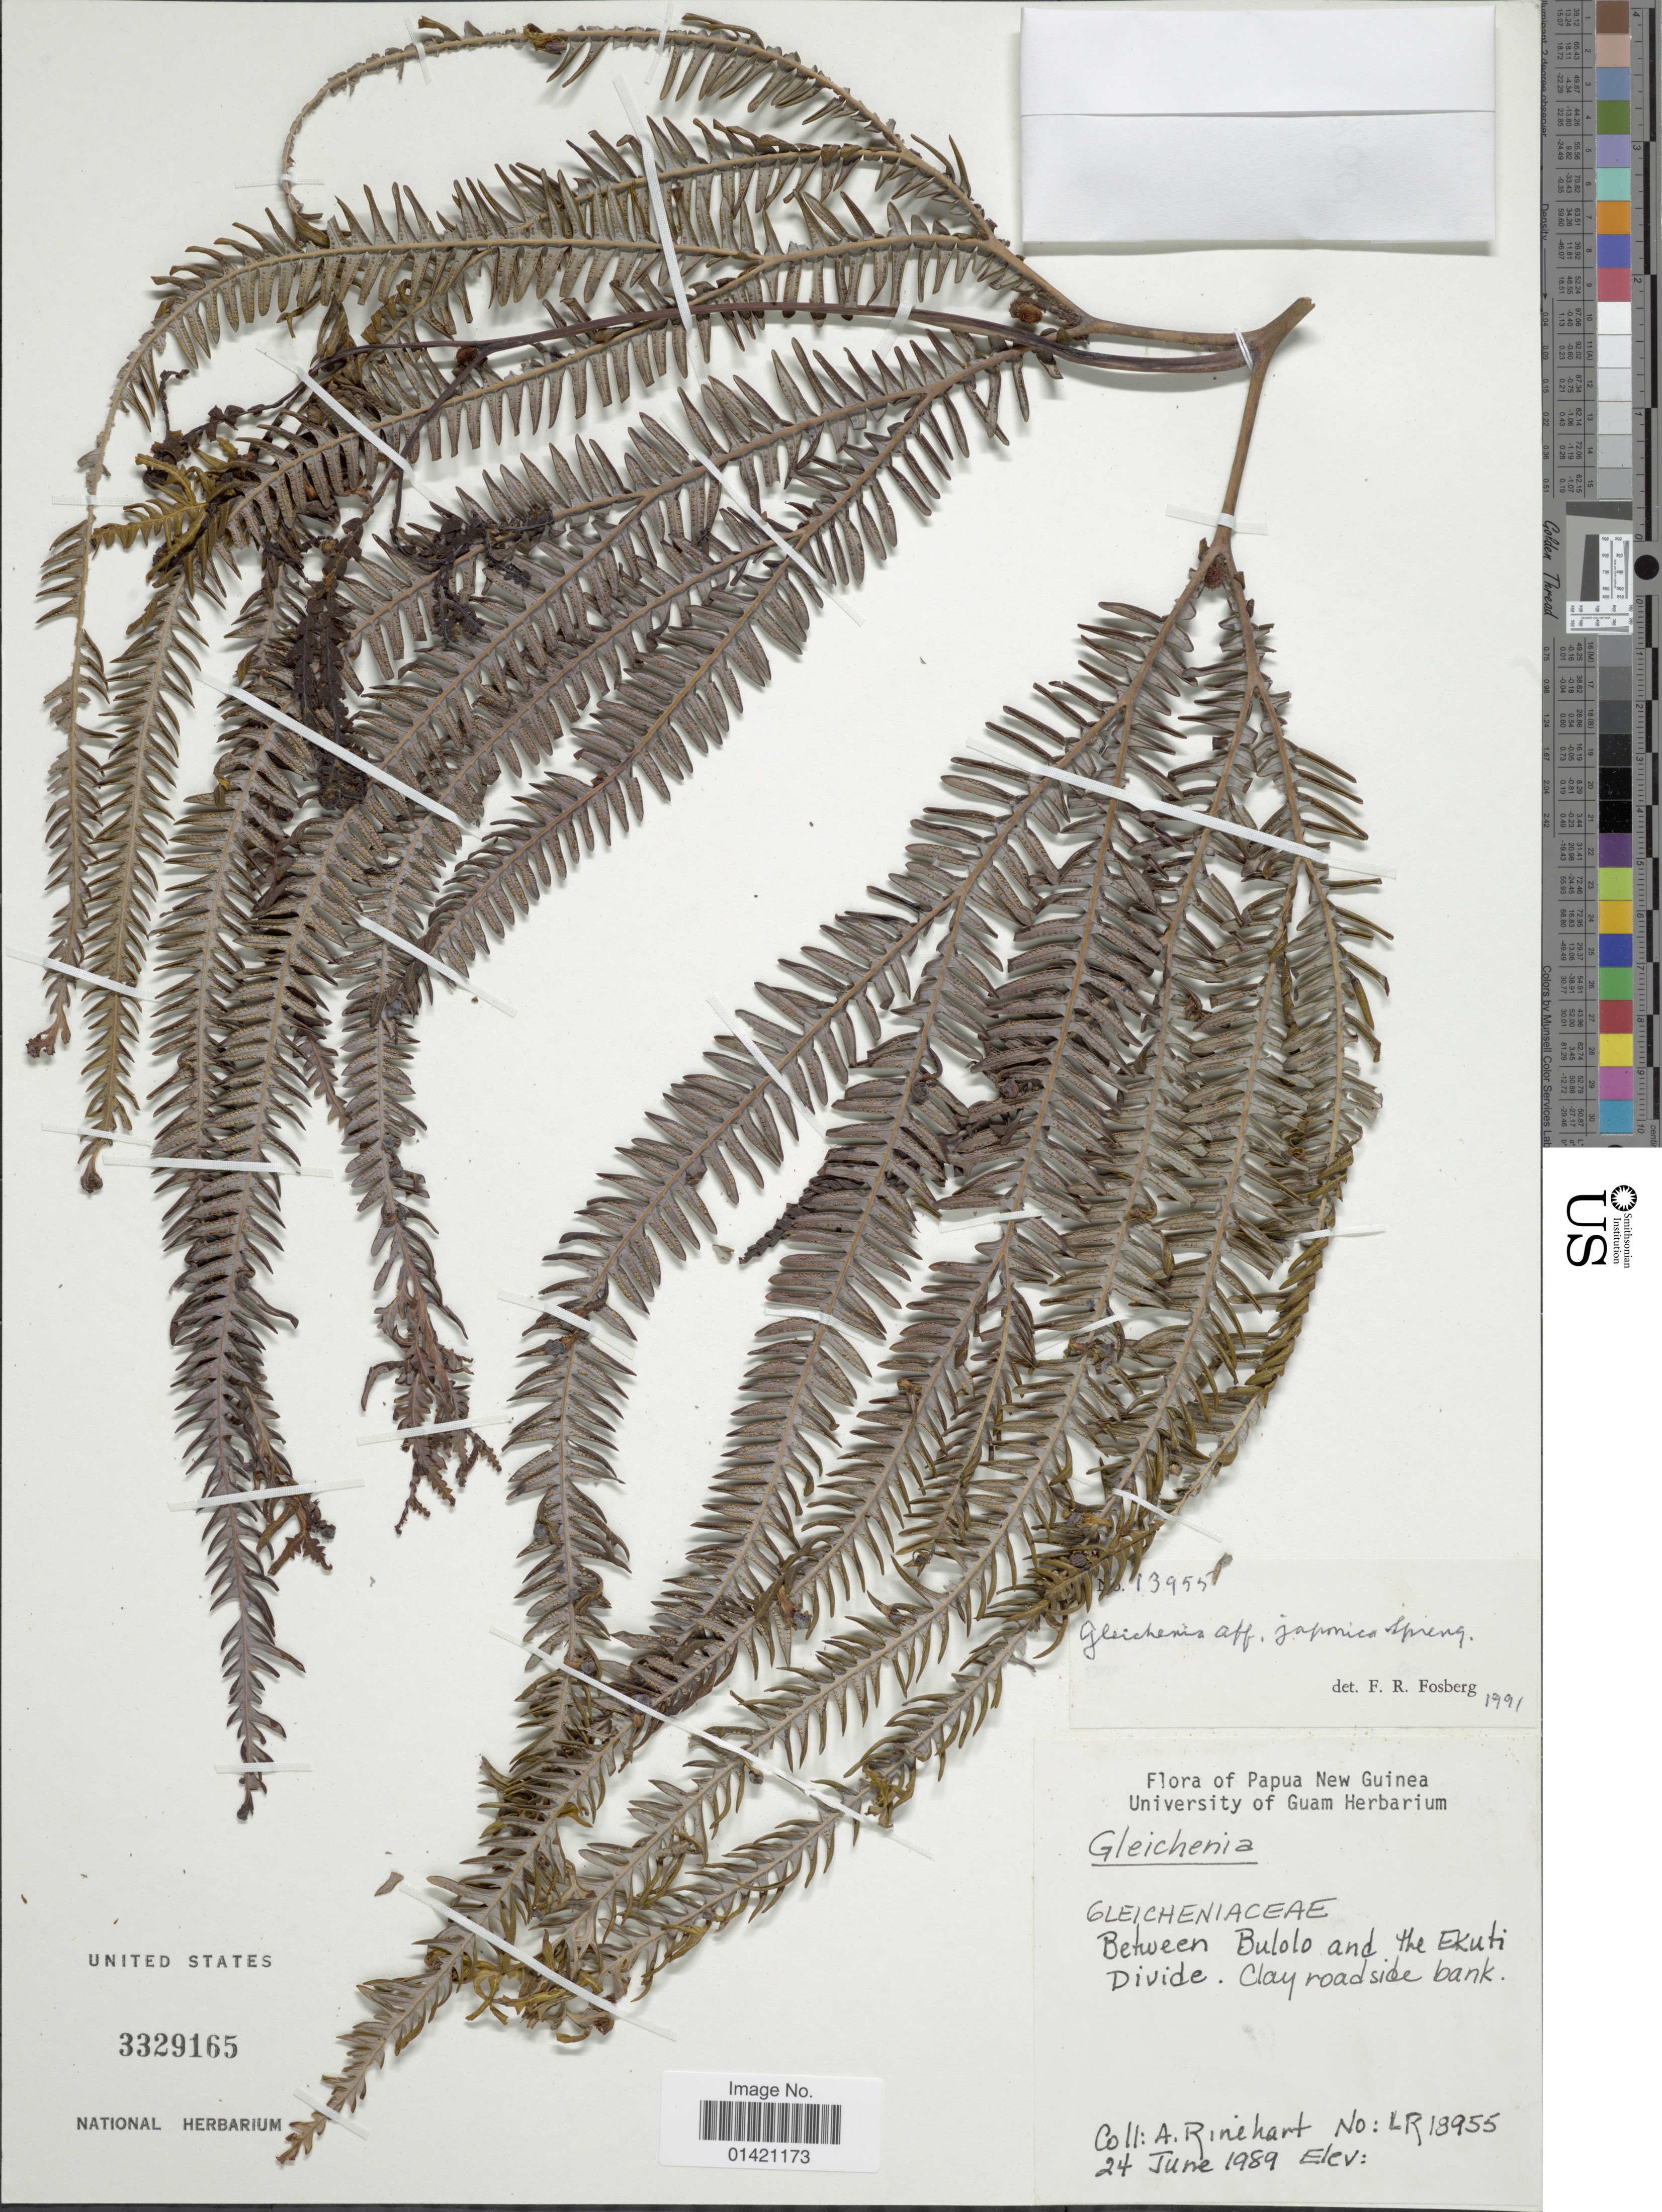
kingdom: Plantae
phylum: Tracheophyta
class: Polypodiopsida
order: Gleicheniales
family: Gleicheniaceae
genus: Diplopterygium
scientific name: Diplopterygium glaucum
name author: (Thunb. ex Houtt.) Nakai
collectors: A. Rinehart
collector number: LR18955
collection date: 1989-06-24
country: Papua New Guinea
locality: Between Bulolo and the Ekuti Divide.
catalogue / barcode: US 3329165